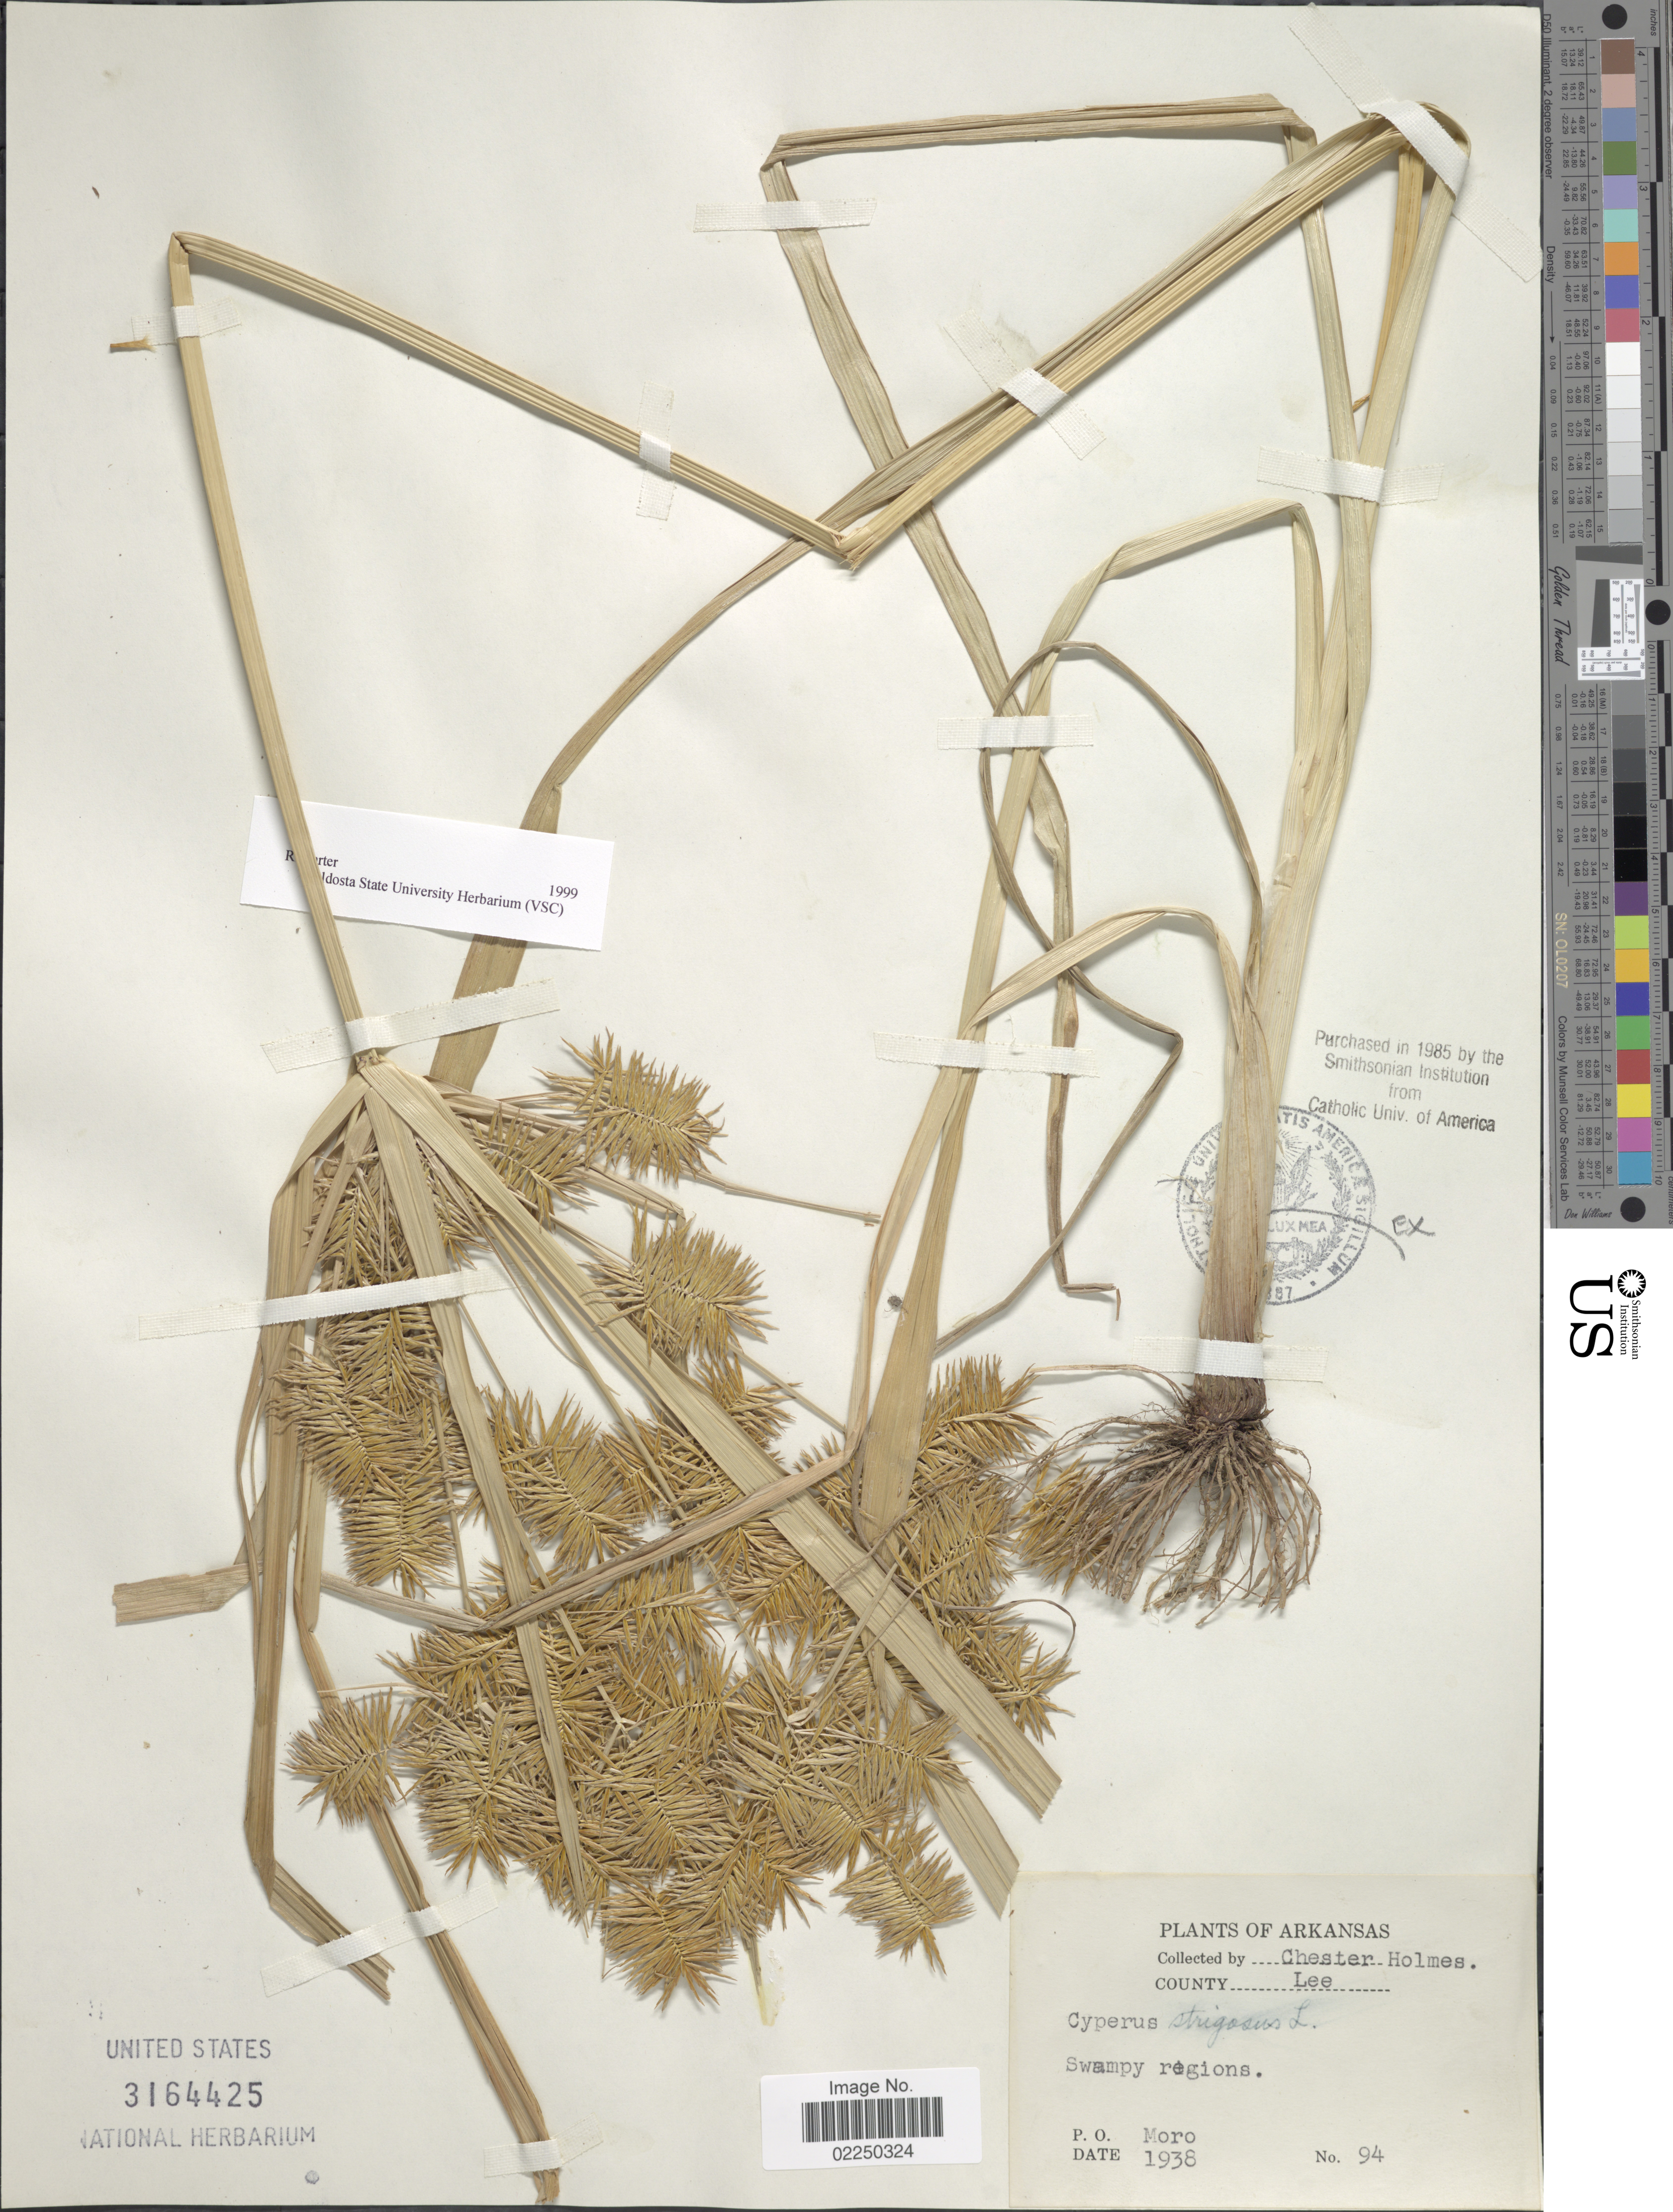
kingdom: Plantae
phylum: Tracheophyta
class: Liliopsida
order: Poales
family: Cyperaceae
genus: Cyperus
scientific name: Cyperus strigosus L.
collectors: C. Holmes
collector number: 94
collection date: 1938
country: United States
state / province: Arkansas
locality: County Lee, swampy regions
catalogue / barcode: US 3164425